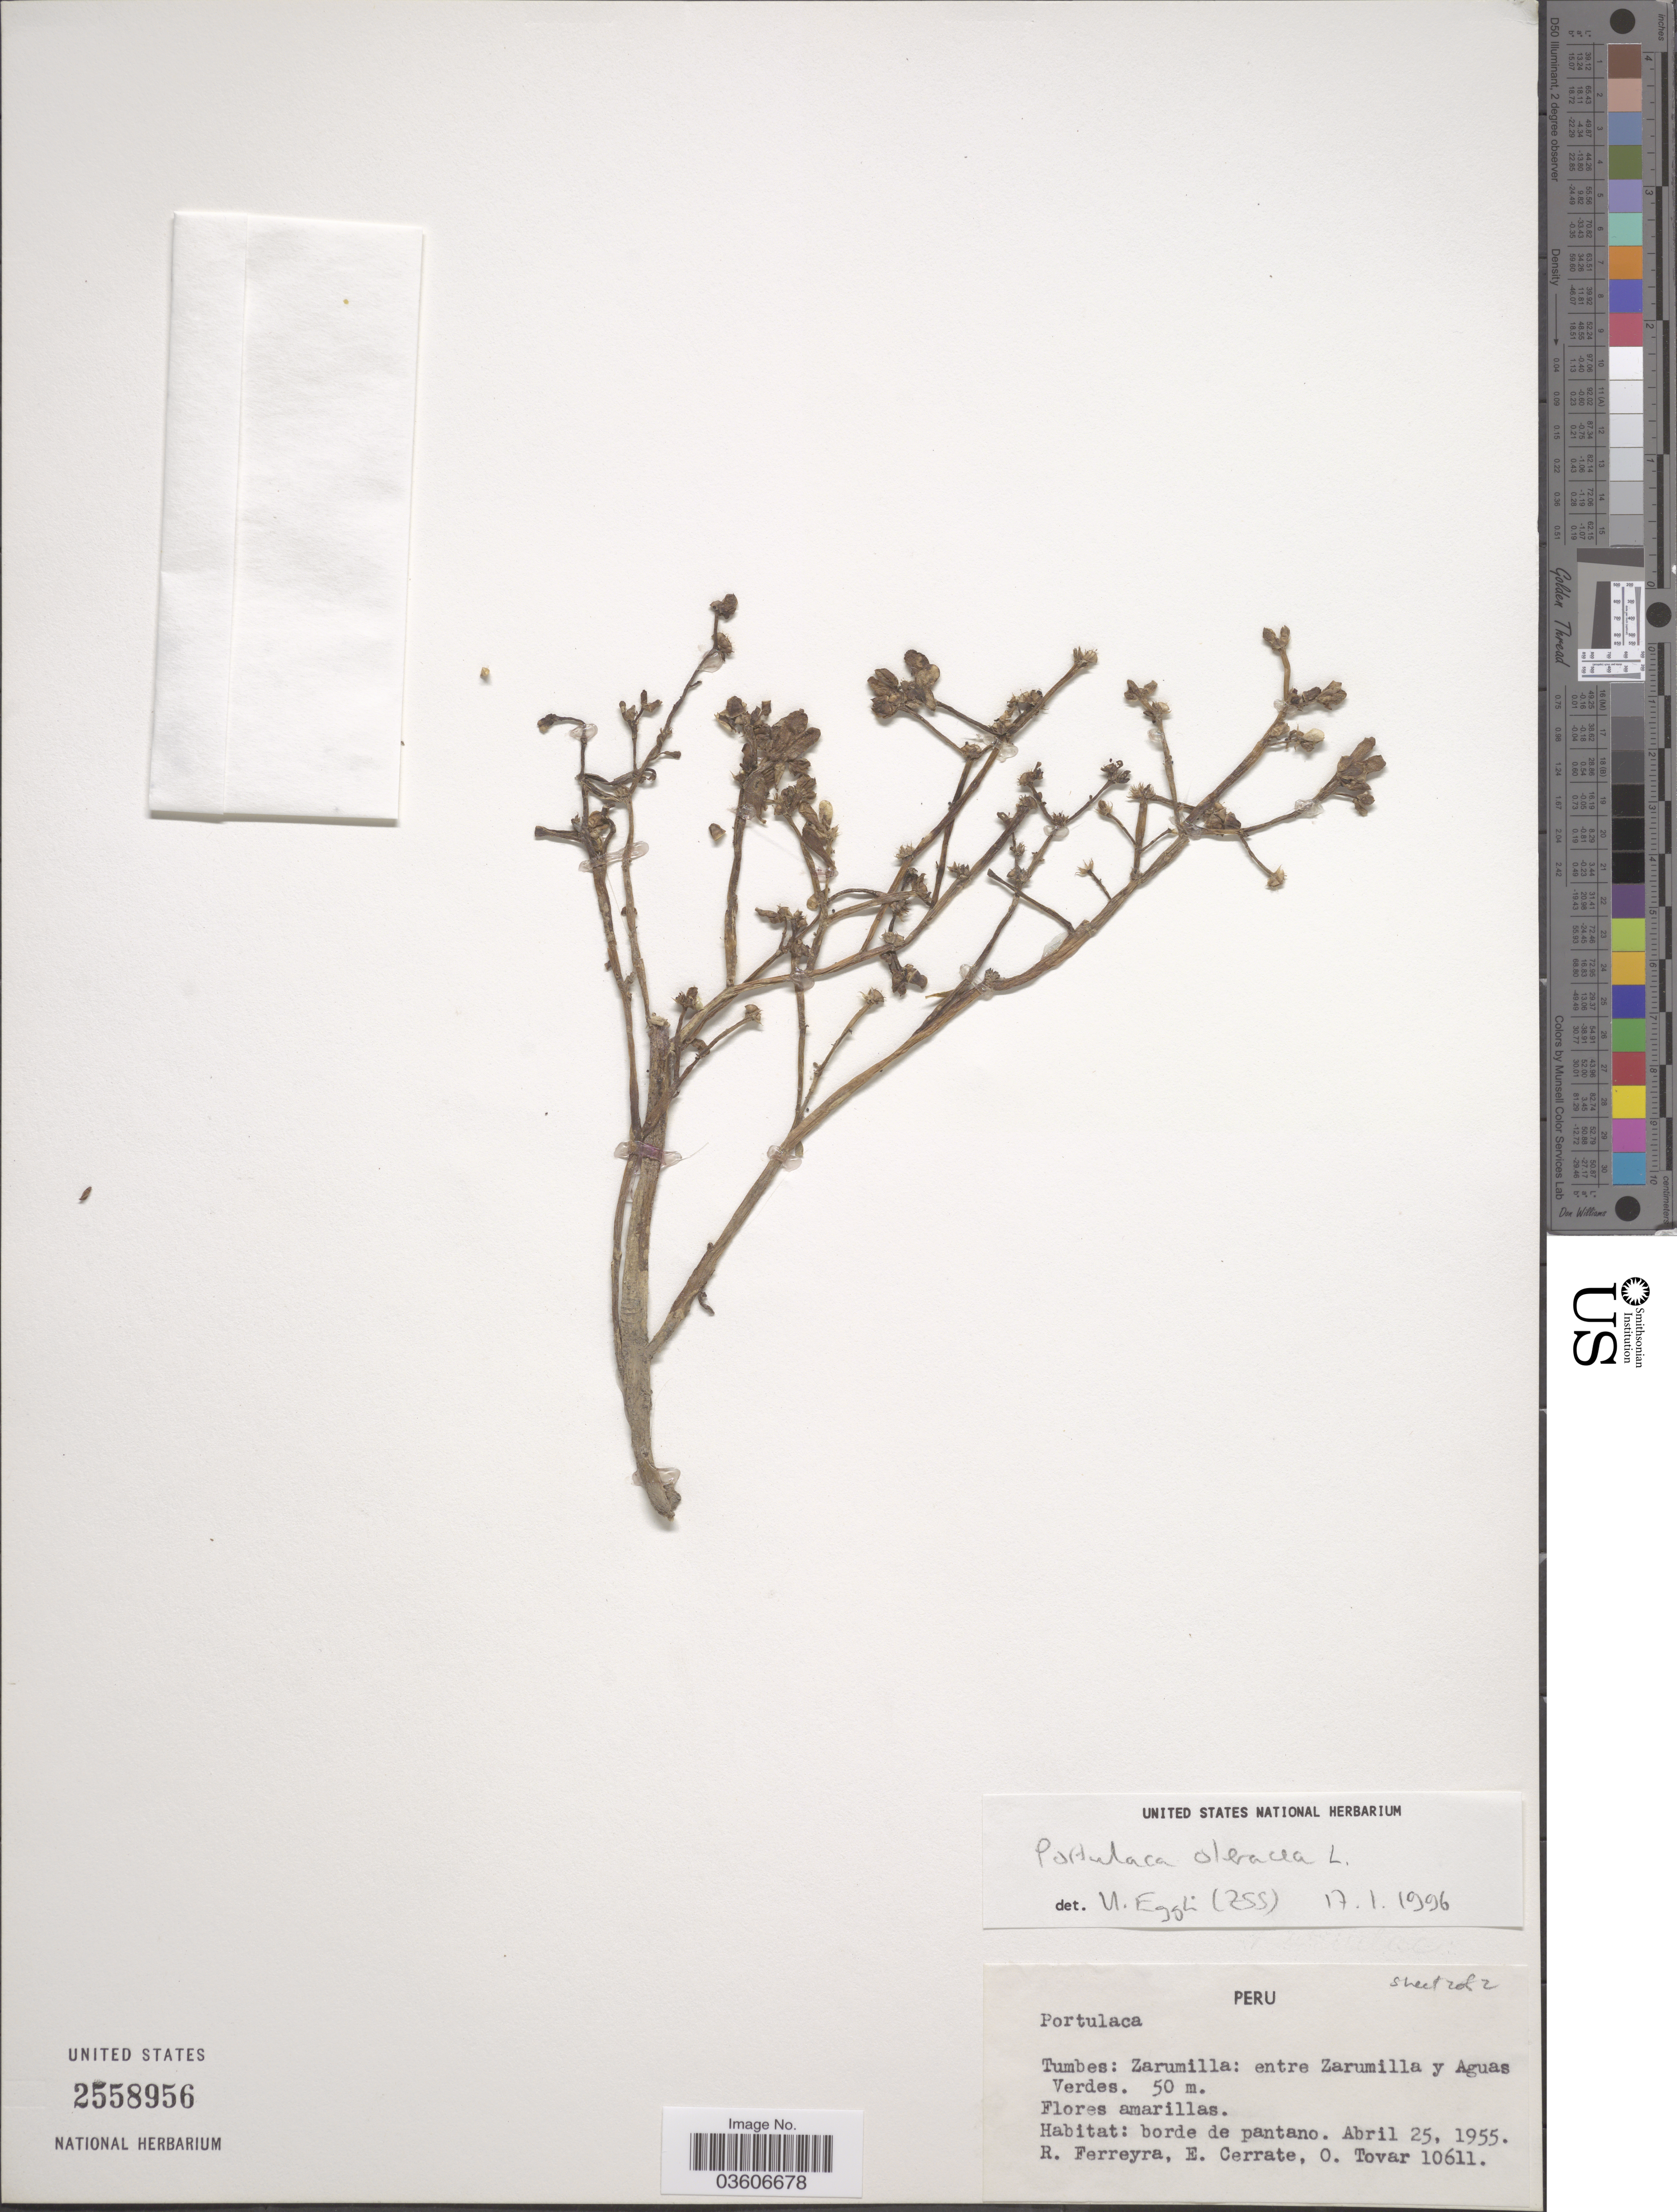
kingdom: Plantae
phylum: Tracheophyta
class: Magnoliopsida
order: Caryophyllales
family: Portulacaceae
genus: Portulaca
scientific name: Portulaca oleracea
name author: L.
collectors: R. A. Ferreyra, E. Cerrate & Ó. Tovar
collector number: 10611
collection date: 1955-04-25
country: Peru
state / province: Tumbes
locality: Zarumilla: entre Zarumilla y Aguas Verdes.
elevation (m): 50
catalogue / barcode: US 2558956